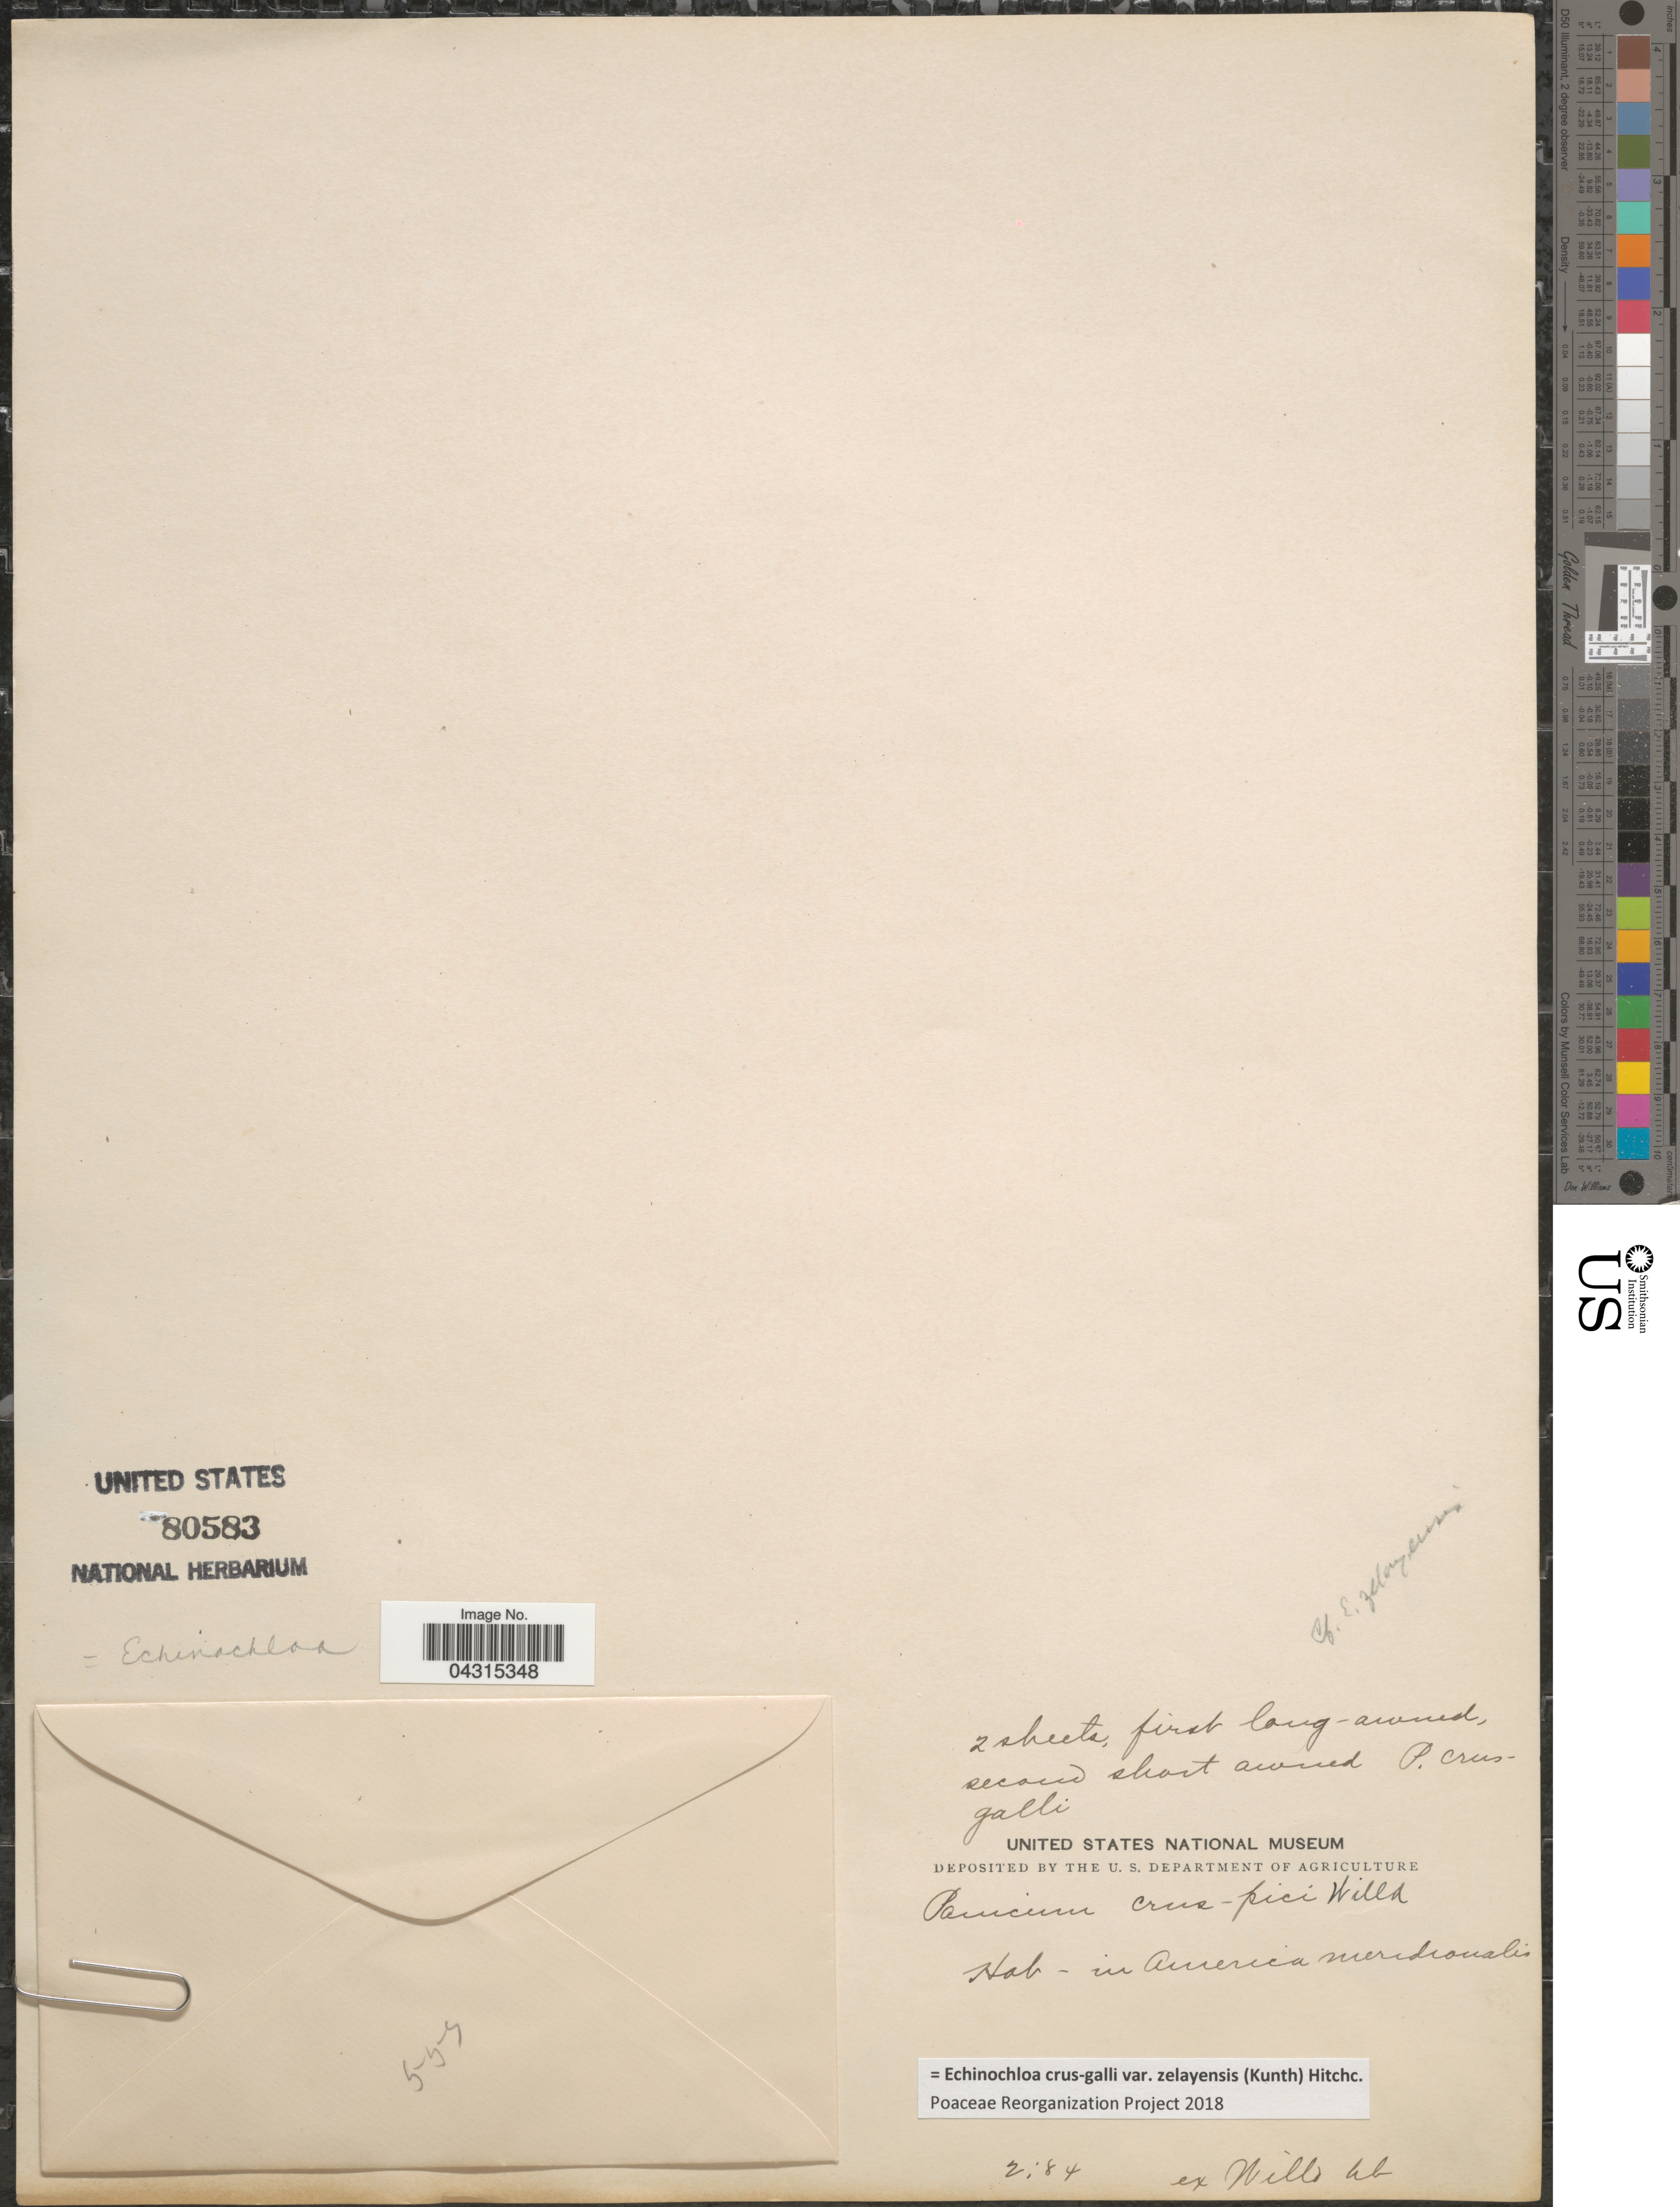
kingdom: Plantae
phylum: Tracheophyta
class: Liliopsida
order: Poales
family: Poaceae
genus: Echinochloa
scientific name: Echinochloa crus-galli var. zelayensis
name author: (Kunth) Hitchc.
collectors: Ex herb. Willd.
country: United States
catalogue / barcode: US 80583